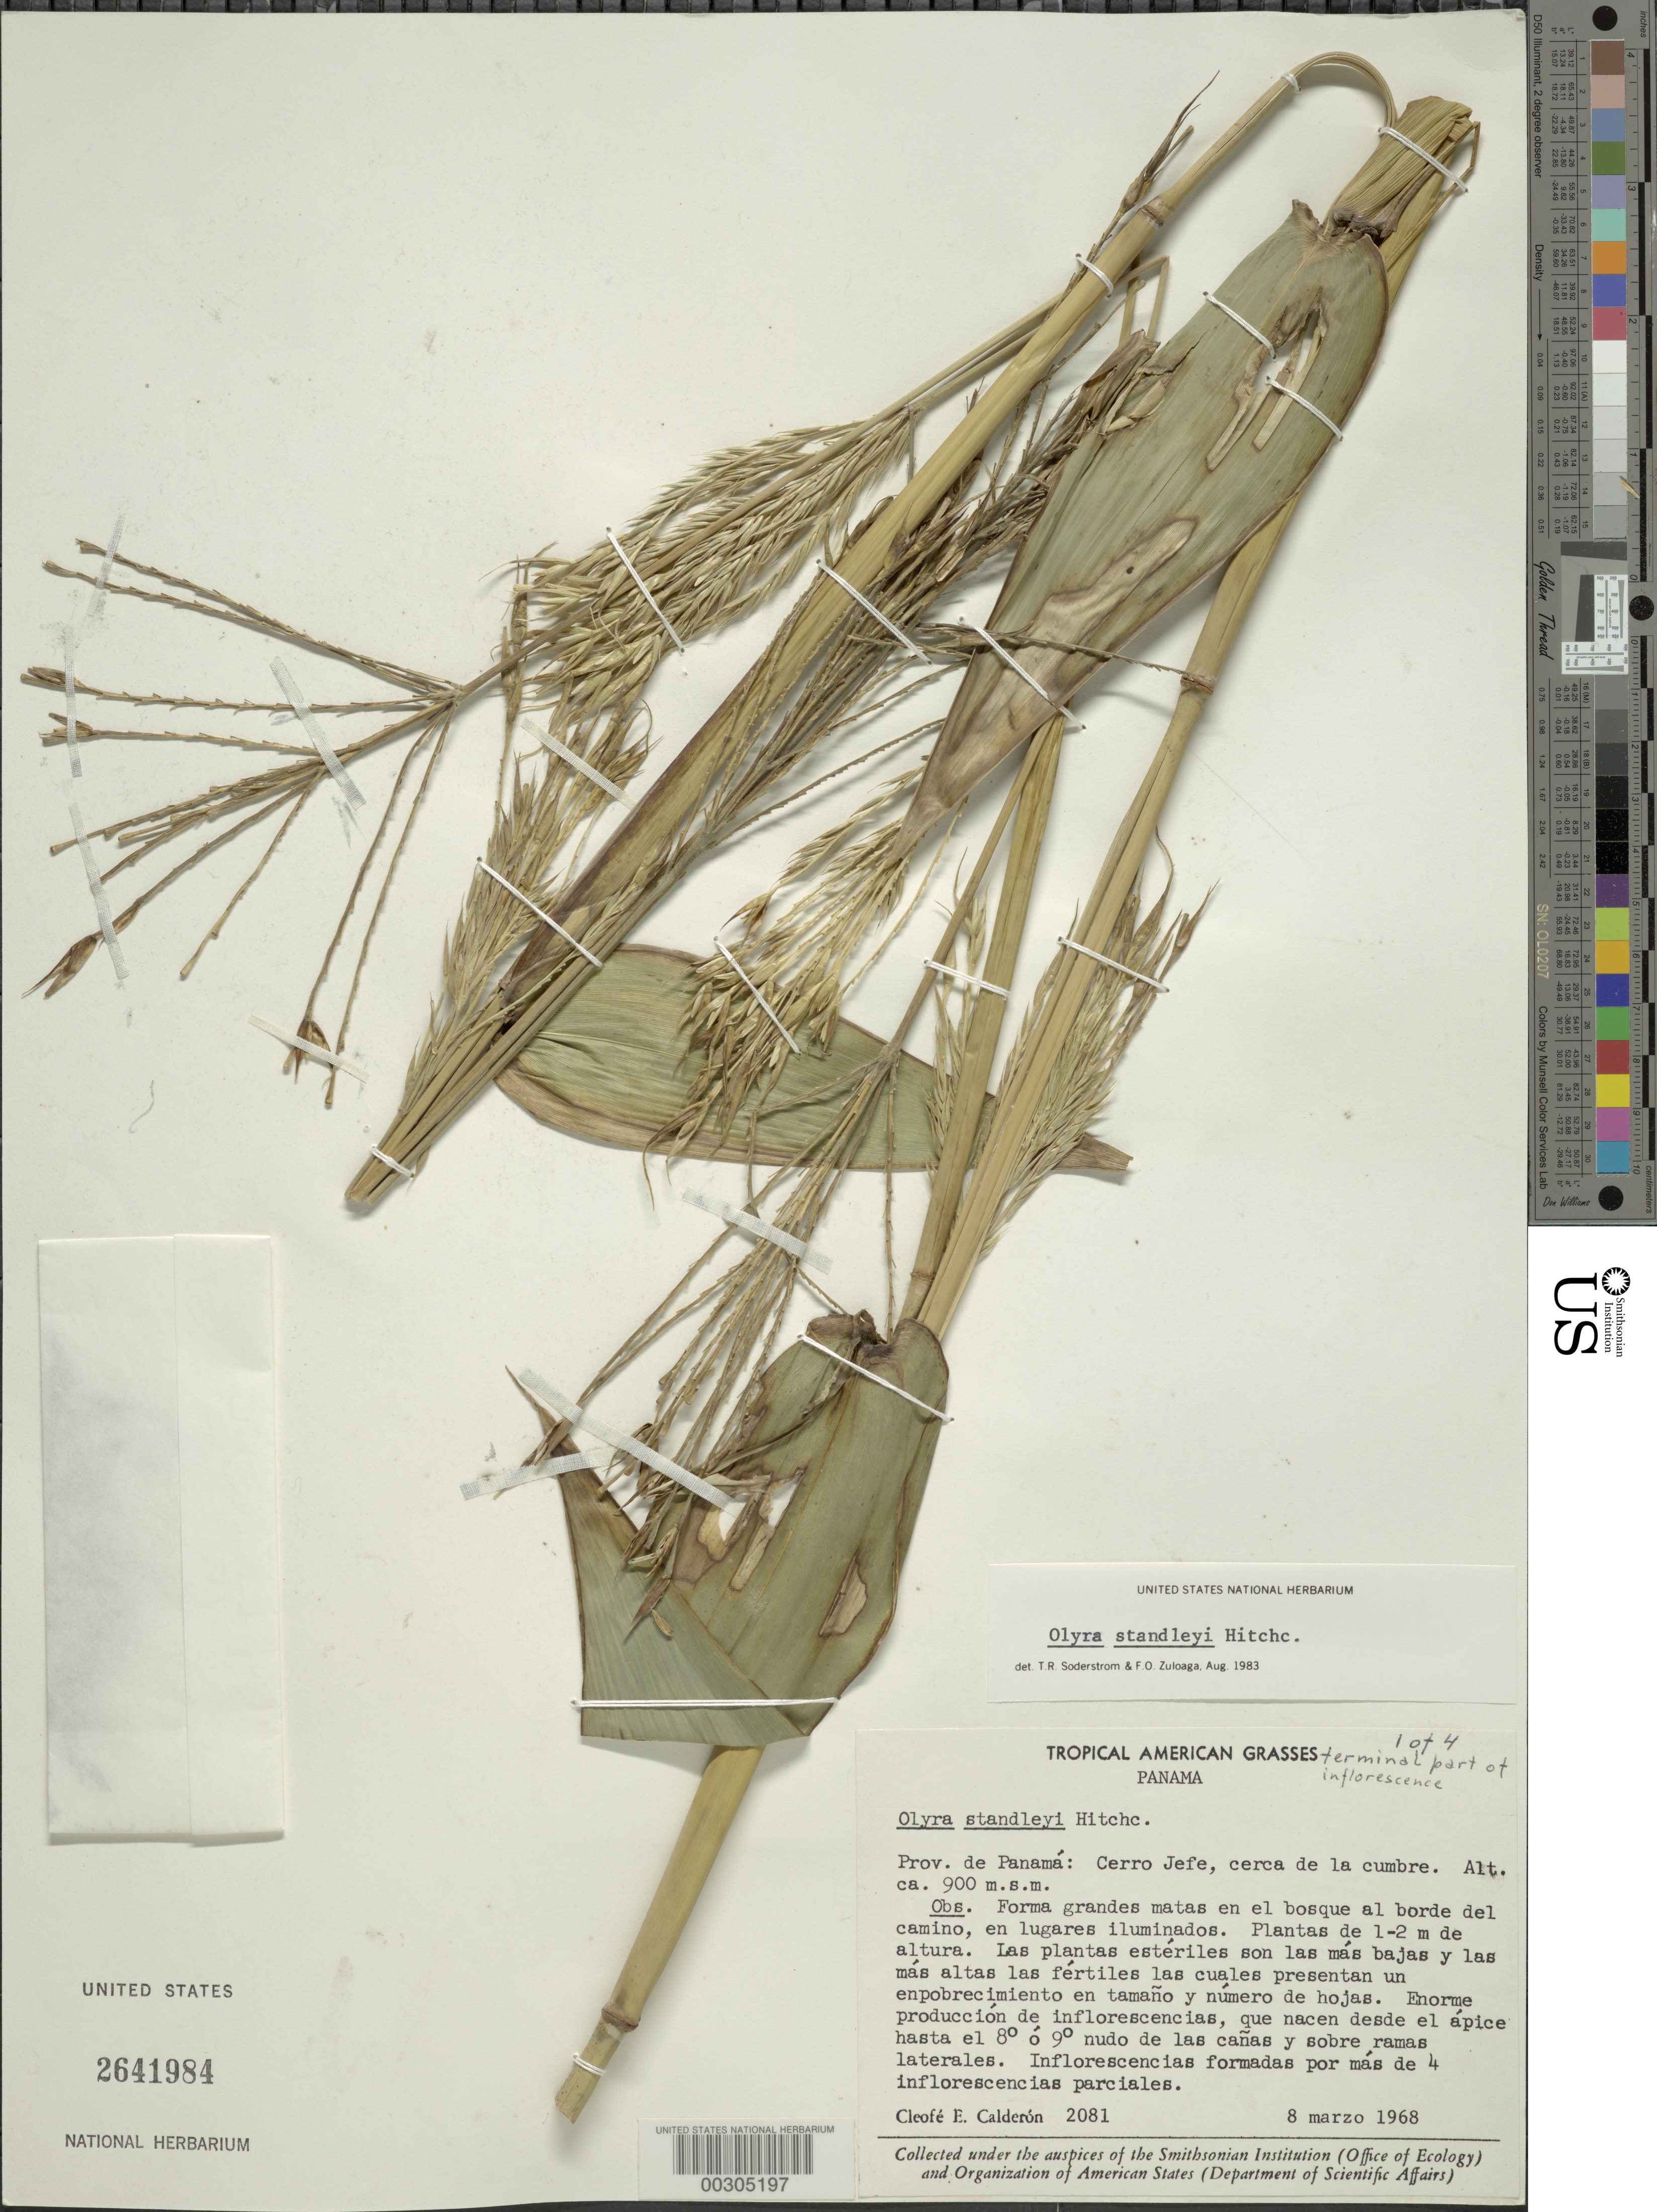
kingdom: Plantae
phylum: Tracheophyta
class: Liliopsida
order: Poales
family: Poaceae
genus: Olyra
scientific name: Olyra standleyi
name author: Hitchc.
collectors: C. E. Calderón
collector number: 2081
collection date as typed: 08 Mar 1968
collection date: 1968-03-08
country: Panama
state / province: Panamá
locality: Cerro Jefe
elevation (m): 900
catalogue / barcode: US 2641984